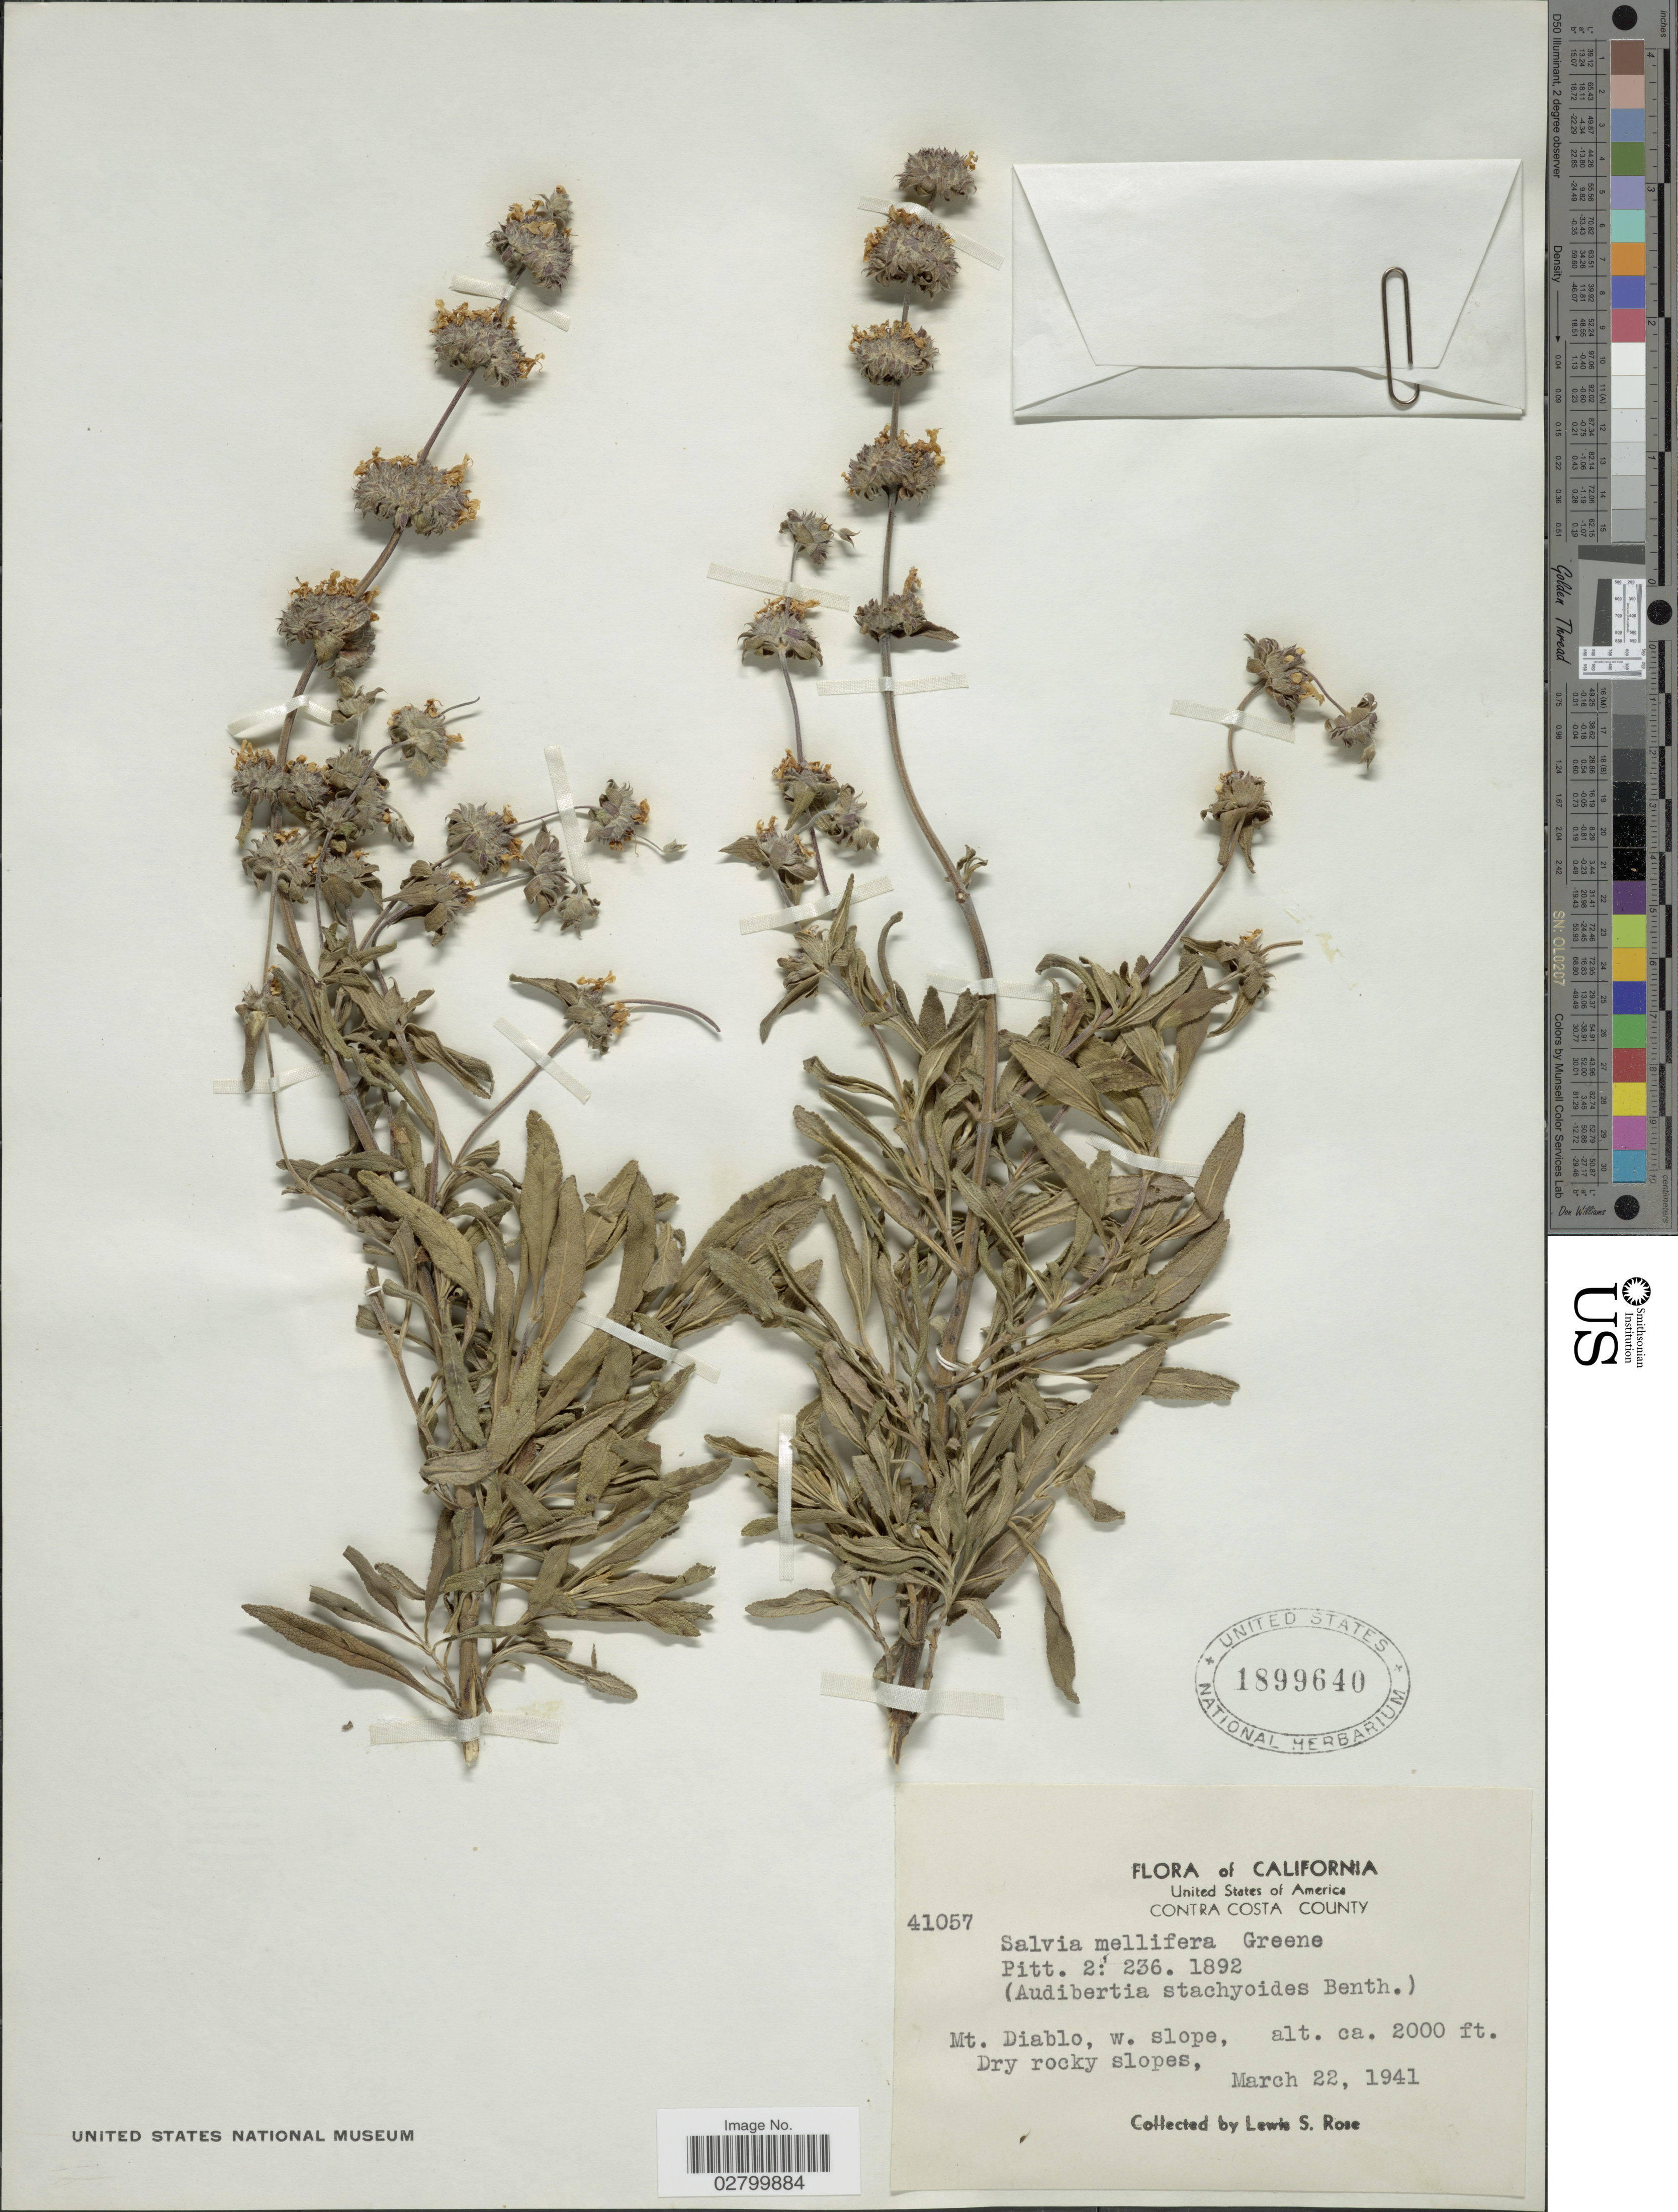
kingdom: Plantae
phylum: Tracheophyta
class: Magnoliopsida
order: Lamiales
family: Lamiaceae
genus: Salvia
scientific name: Salvia mellifera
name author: Greene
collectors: L. S. Rose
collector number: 41057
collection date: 1941-03-22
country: United States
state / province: California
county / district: Contra Costa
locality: Contra Costa County. Mt. Diablo, w. slope.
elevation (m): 610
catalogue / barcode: US 1899640